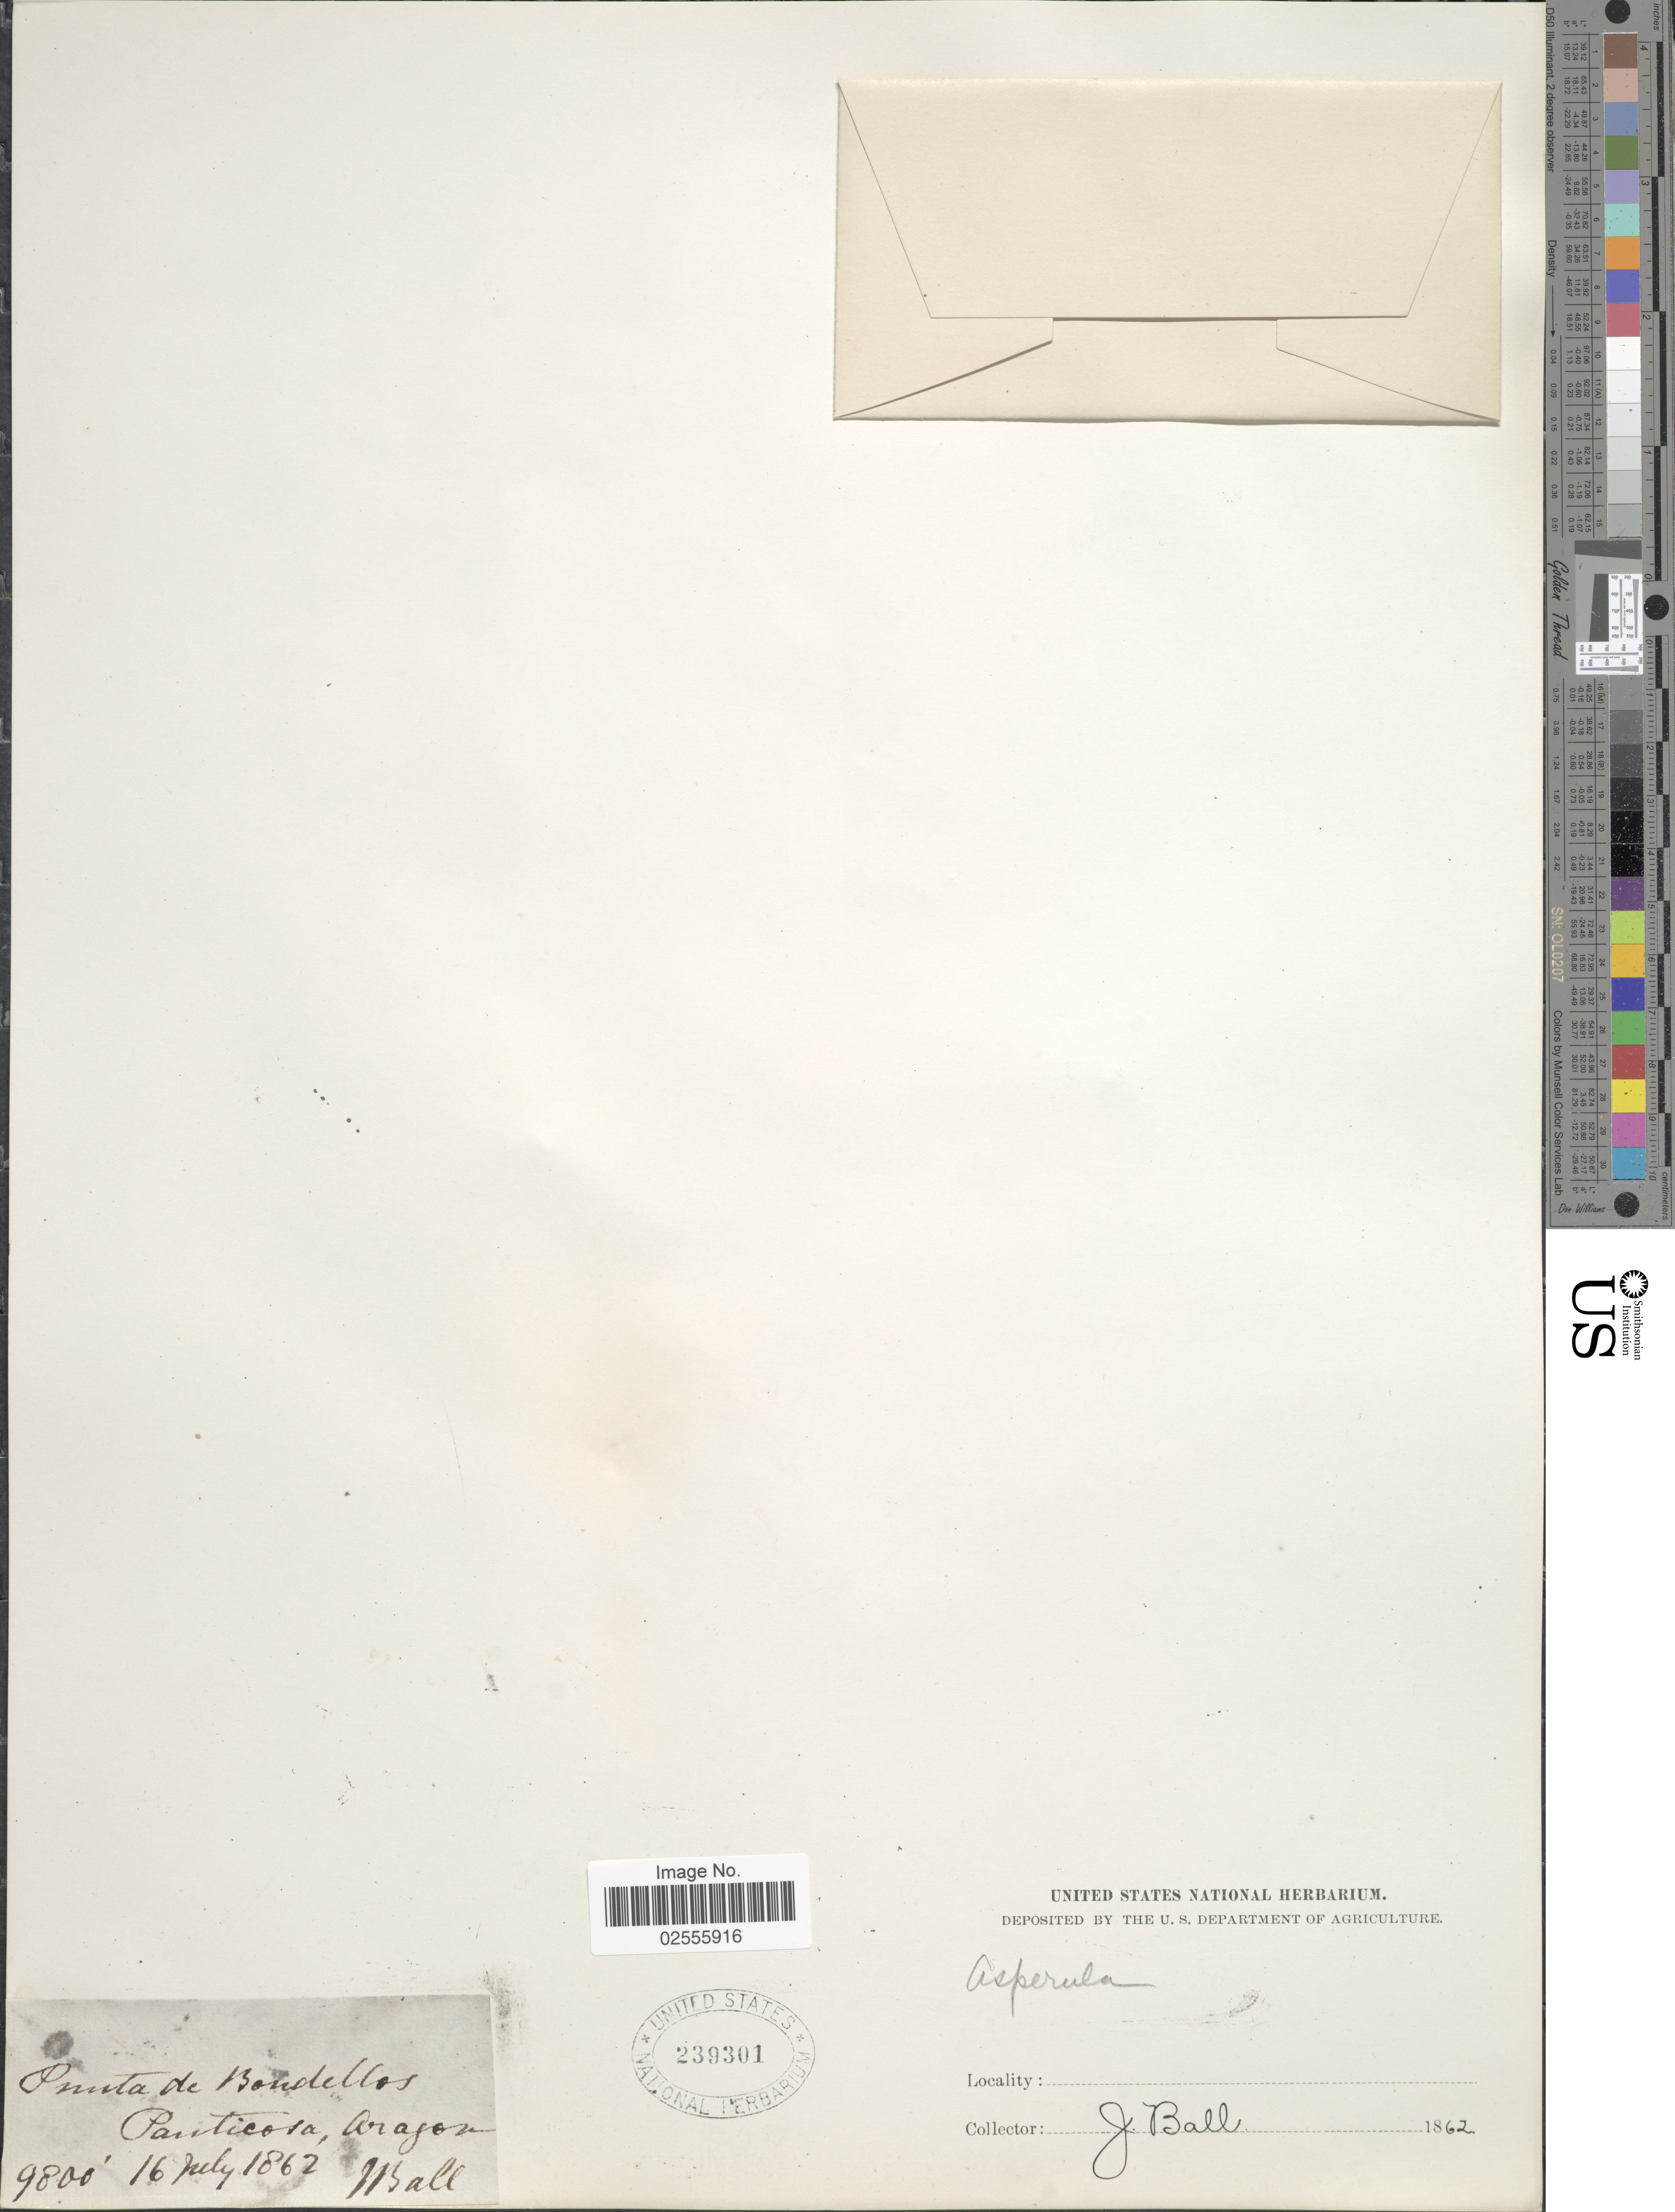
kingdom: Plantae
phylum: Tracheophyta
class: Magnoliopsida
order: Gentianales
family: Rubiaceae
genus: Asperula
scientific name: Asperula sp.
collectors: J. Ball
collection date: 1862-07-16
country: Spain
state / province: Aragón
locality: Punta de Bondellos, Panticosa, Aragon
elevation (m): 2987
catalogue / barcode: US 239301